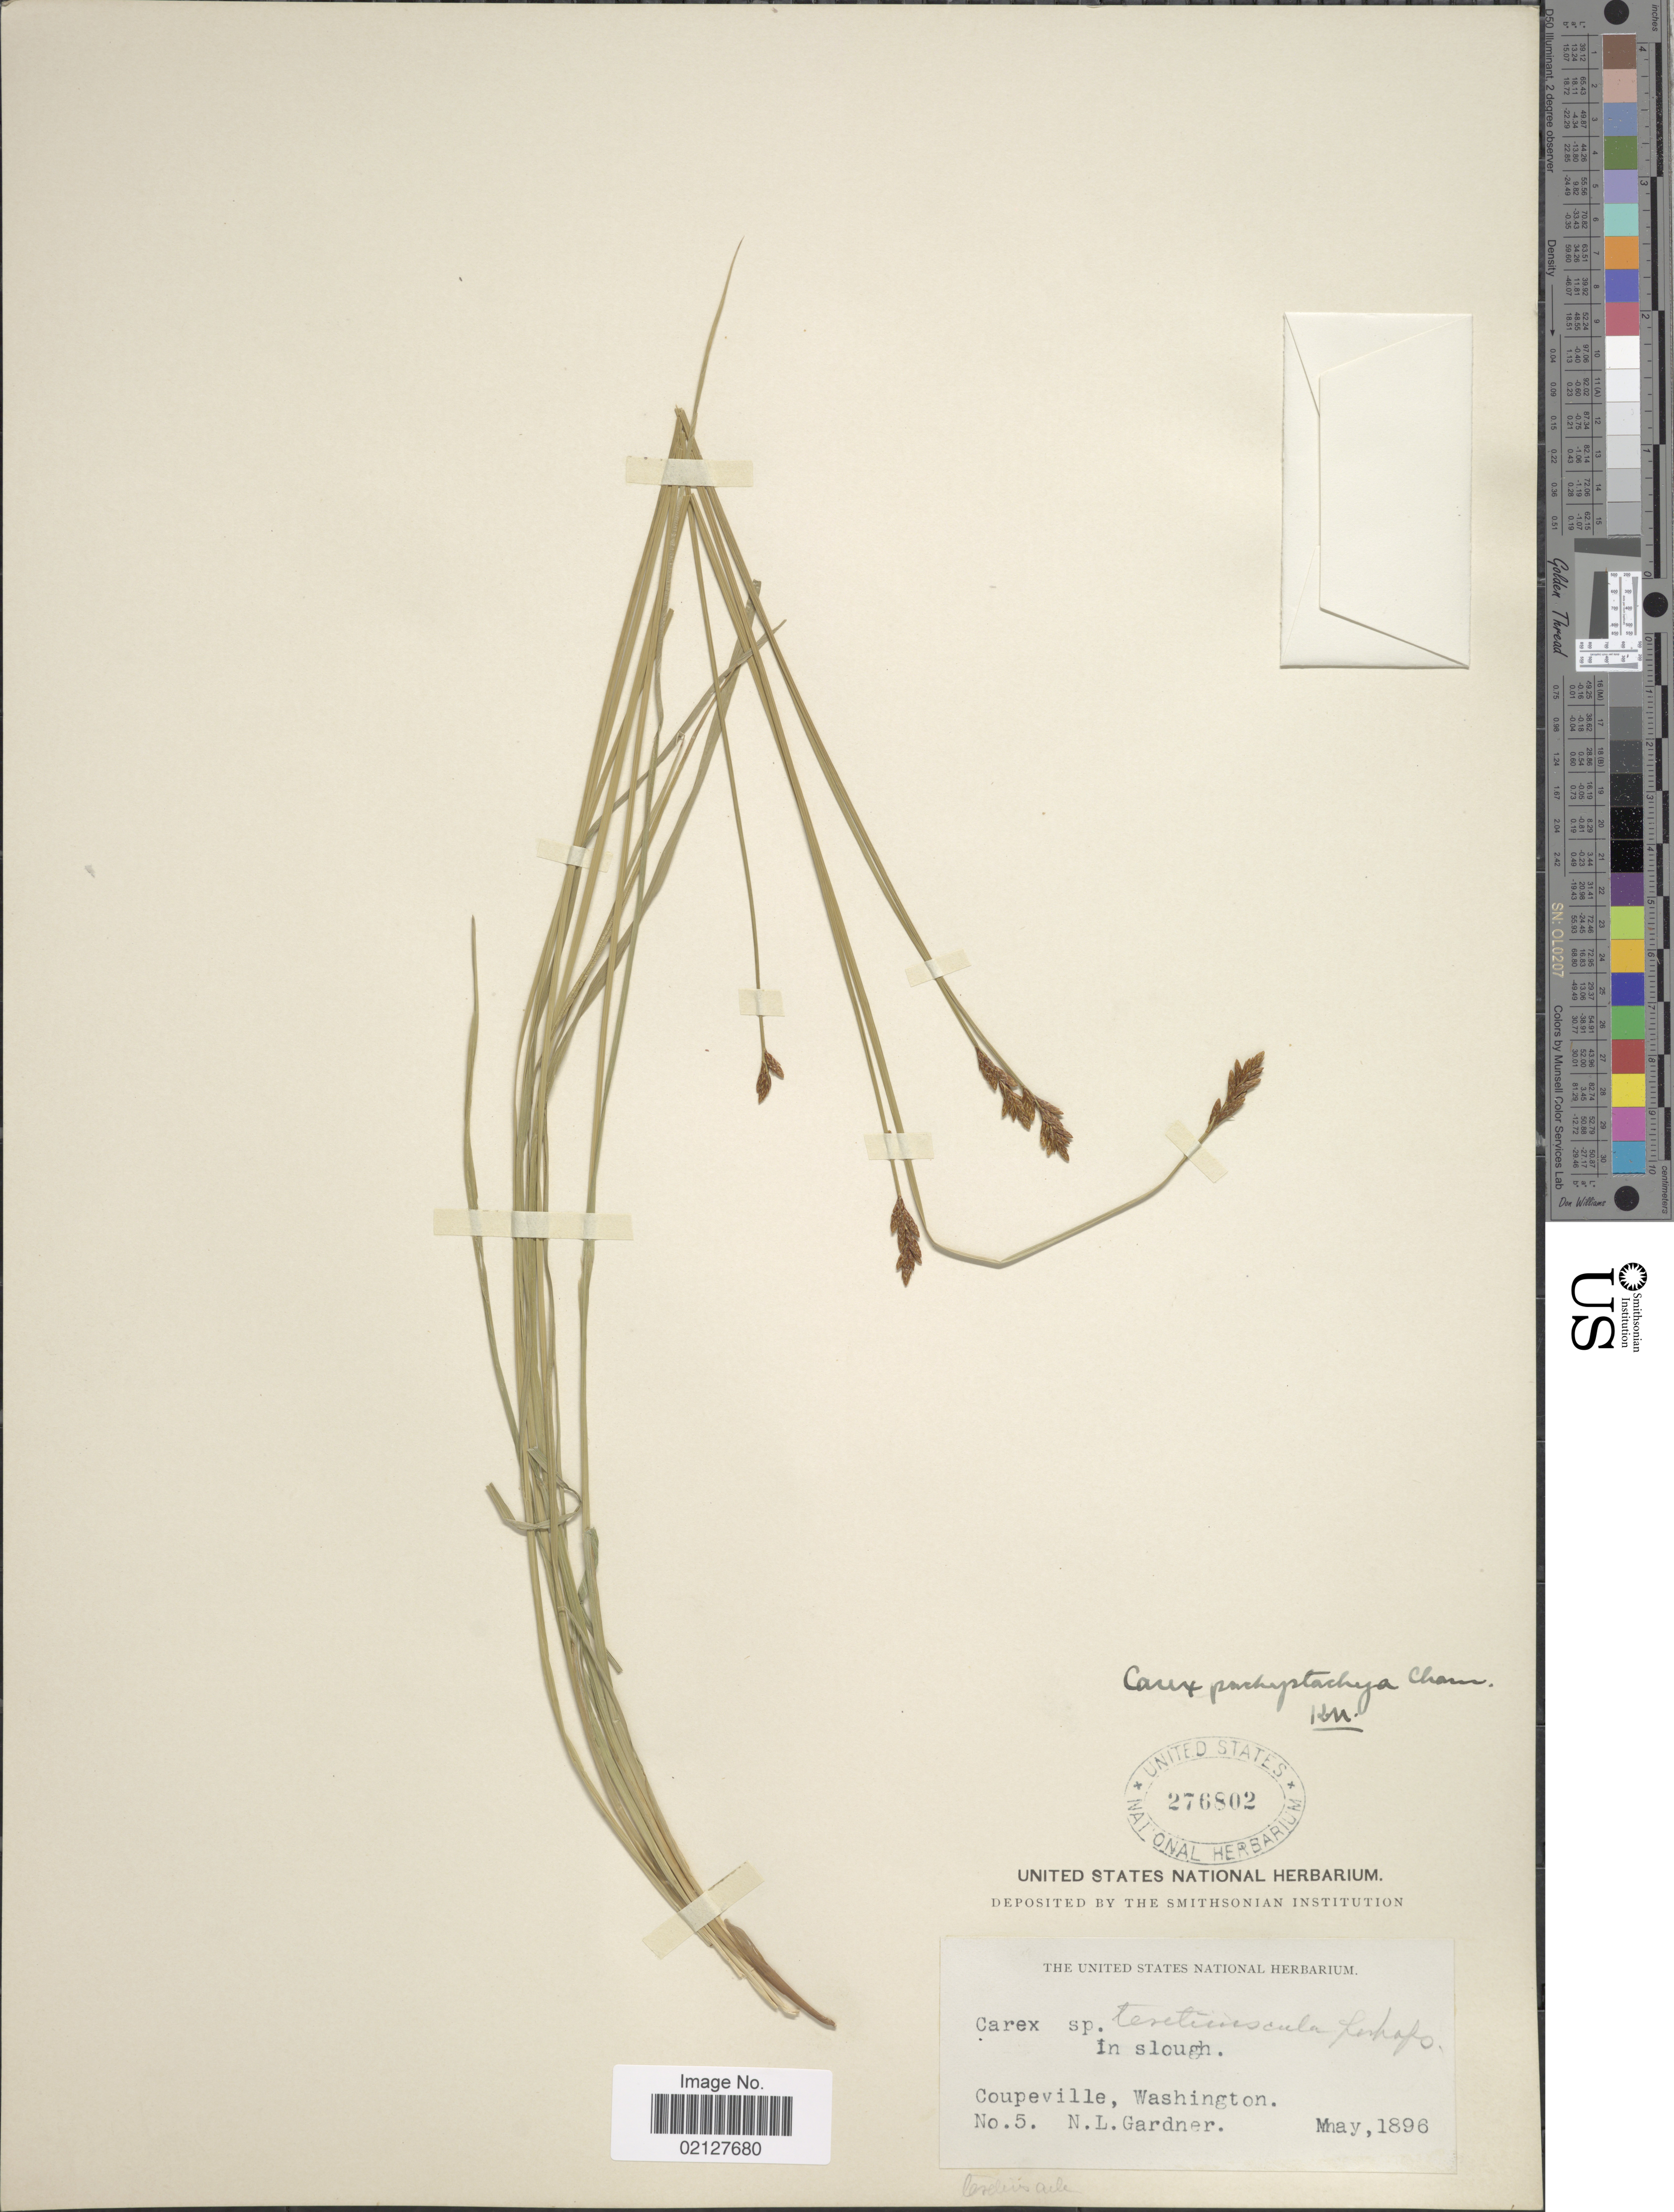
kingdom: Plantae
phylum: Tracheophyta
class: Liliopsida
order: Poales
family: Cyperaceae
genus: Carex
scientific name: Carex pachystachya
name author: Cham. ex Steud.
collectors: N. Gardner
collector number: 5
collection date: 1896-05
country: United States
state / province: Washington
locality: Coupeville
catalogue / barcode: US 276802